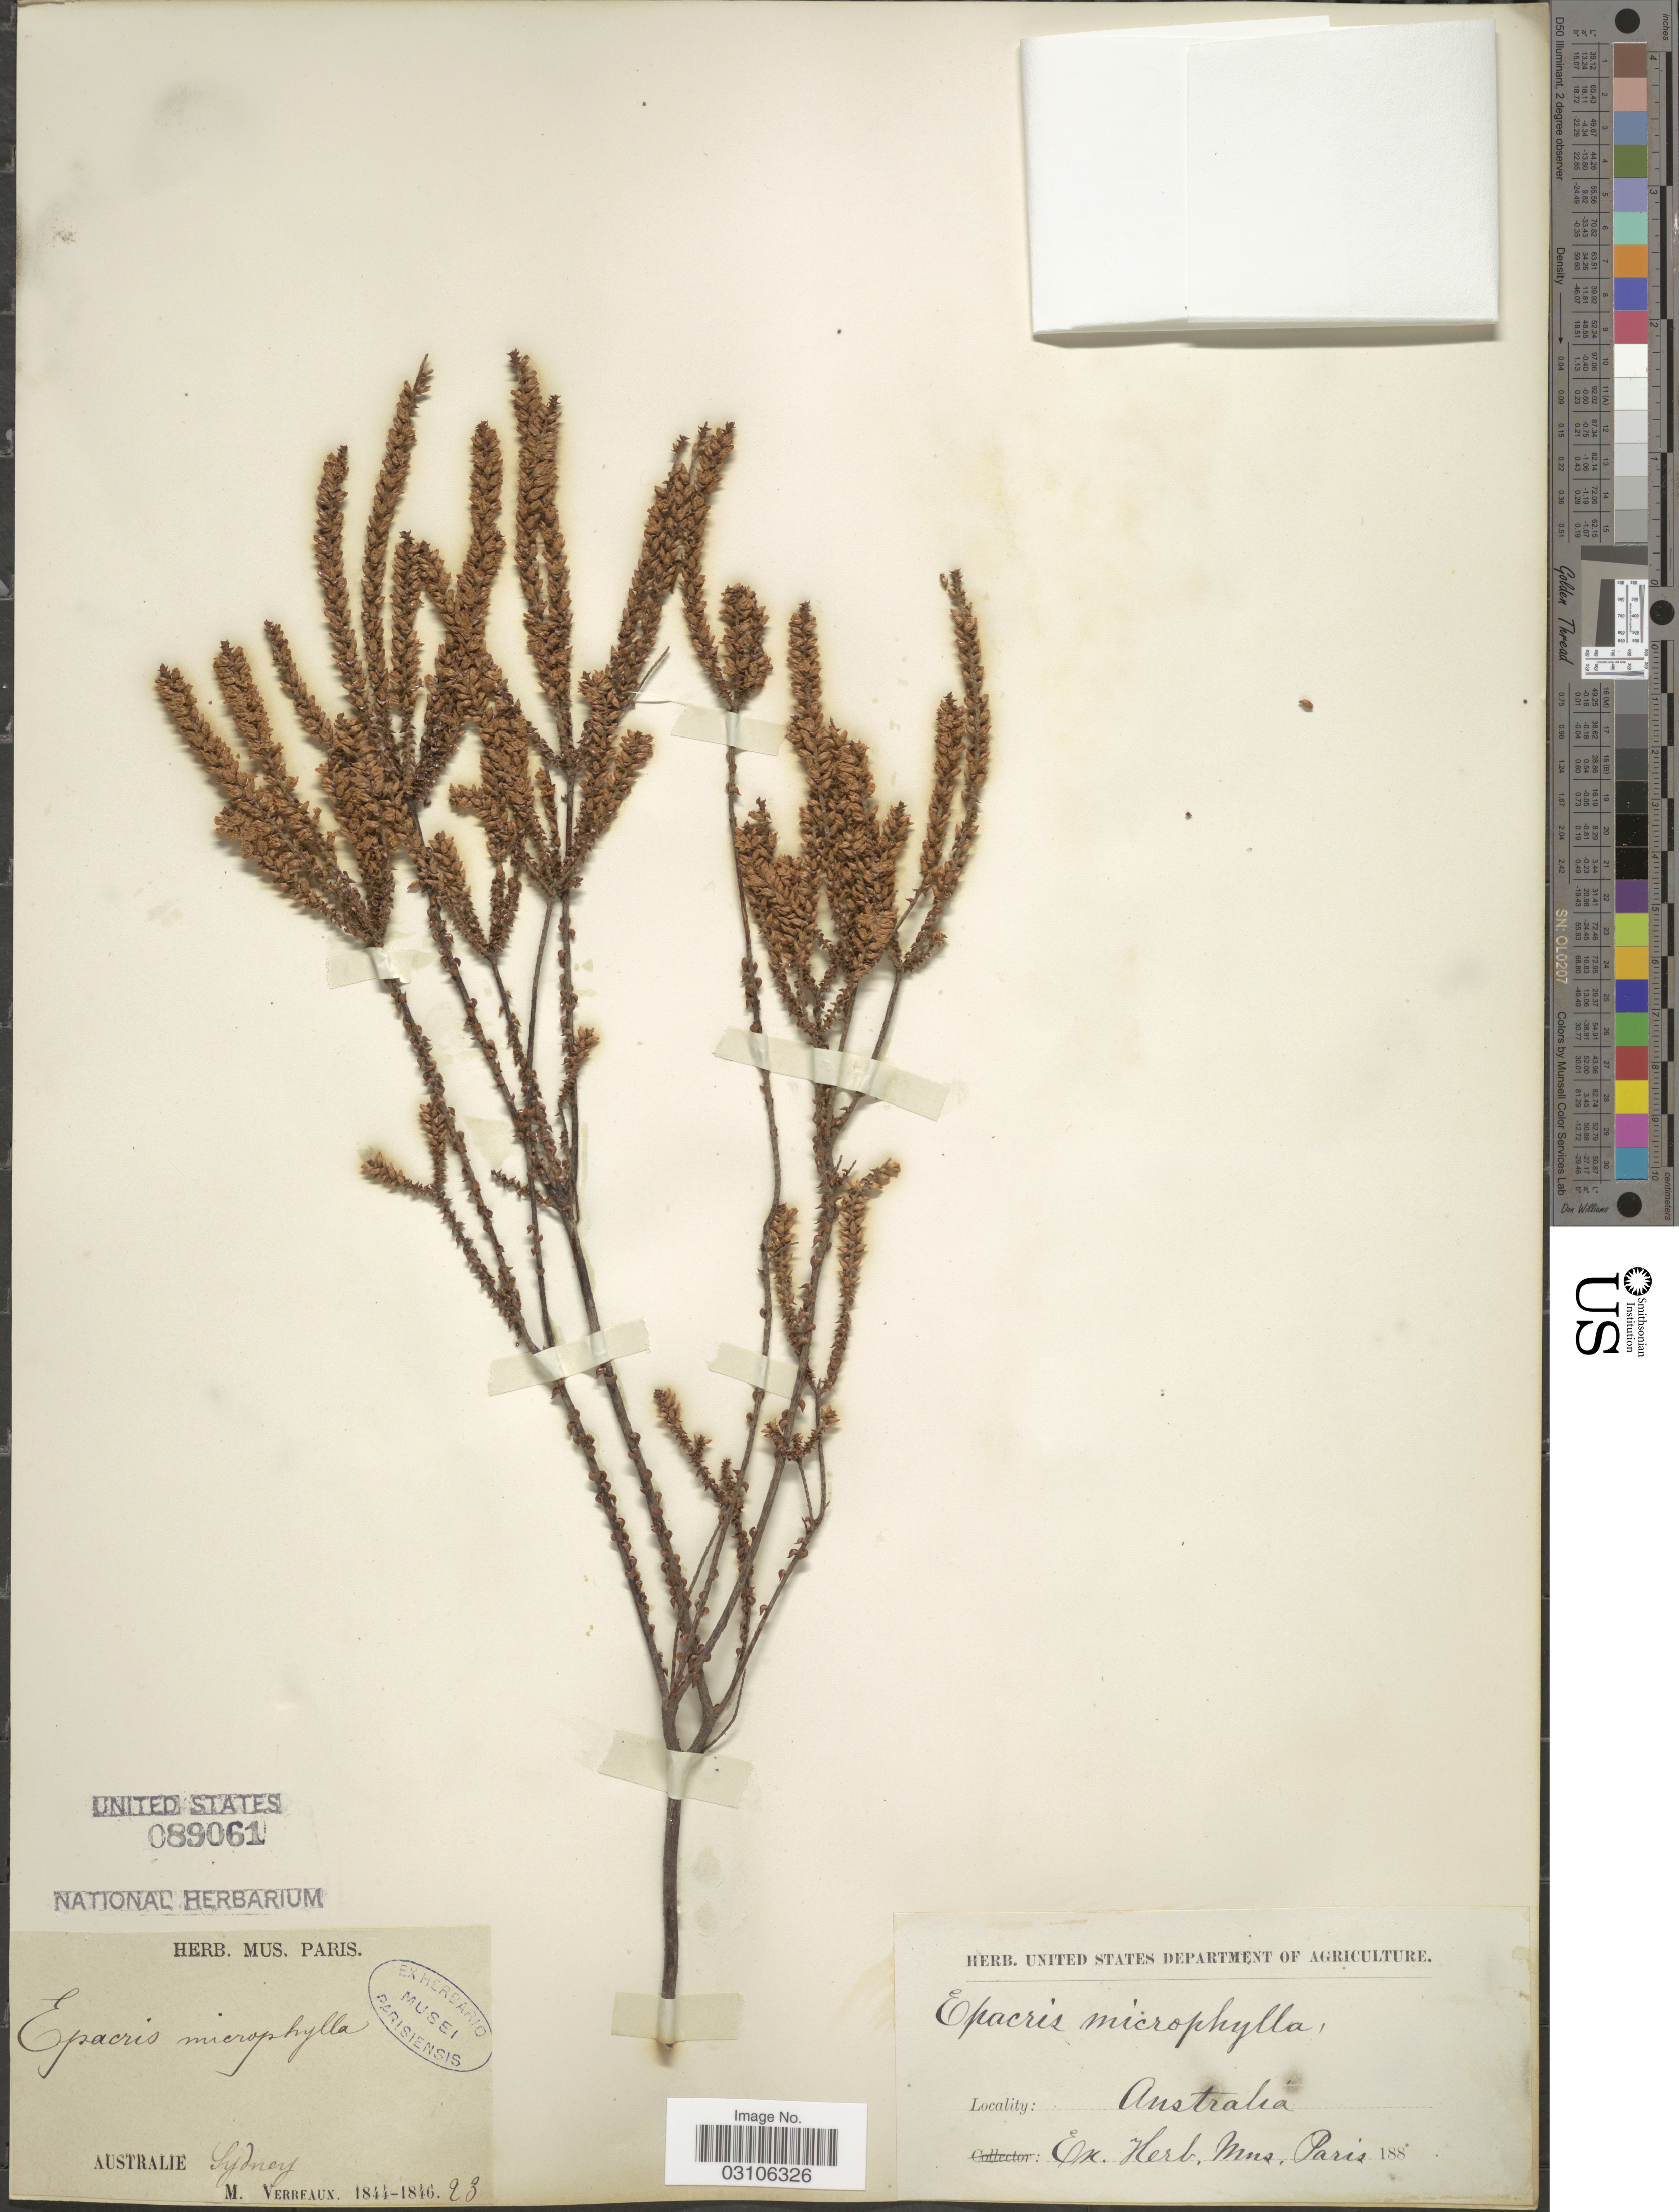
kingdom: Plantae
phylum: Tracheophyta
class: Magnoliopsida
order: Ericales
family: Ericaceae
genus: Epacris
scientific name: Epacris microphylla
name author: R. Br.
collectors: M. Verreaux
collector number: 23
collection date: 1844/1846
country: Australia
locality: Sydney.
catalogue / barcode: US 89061